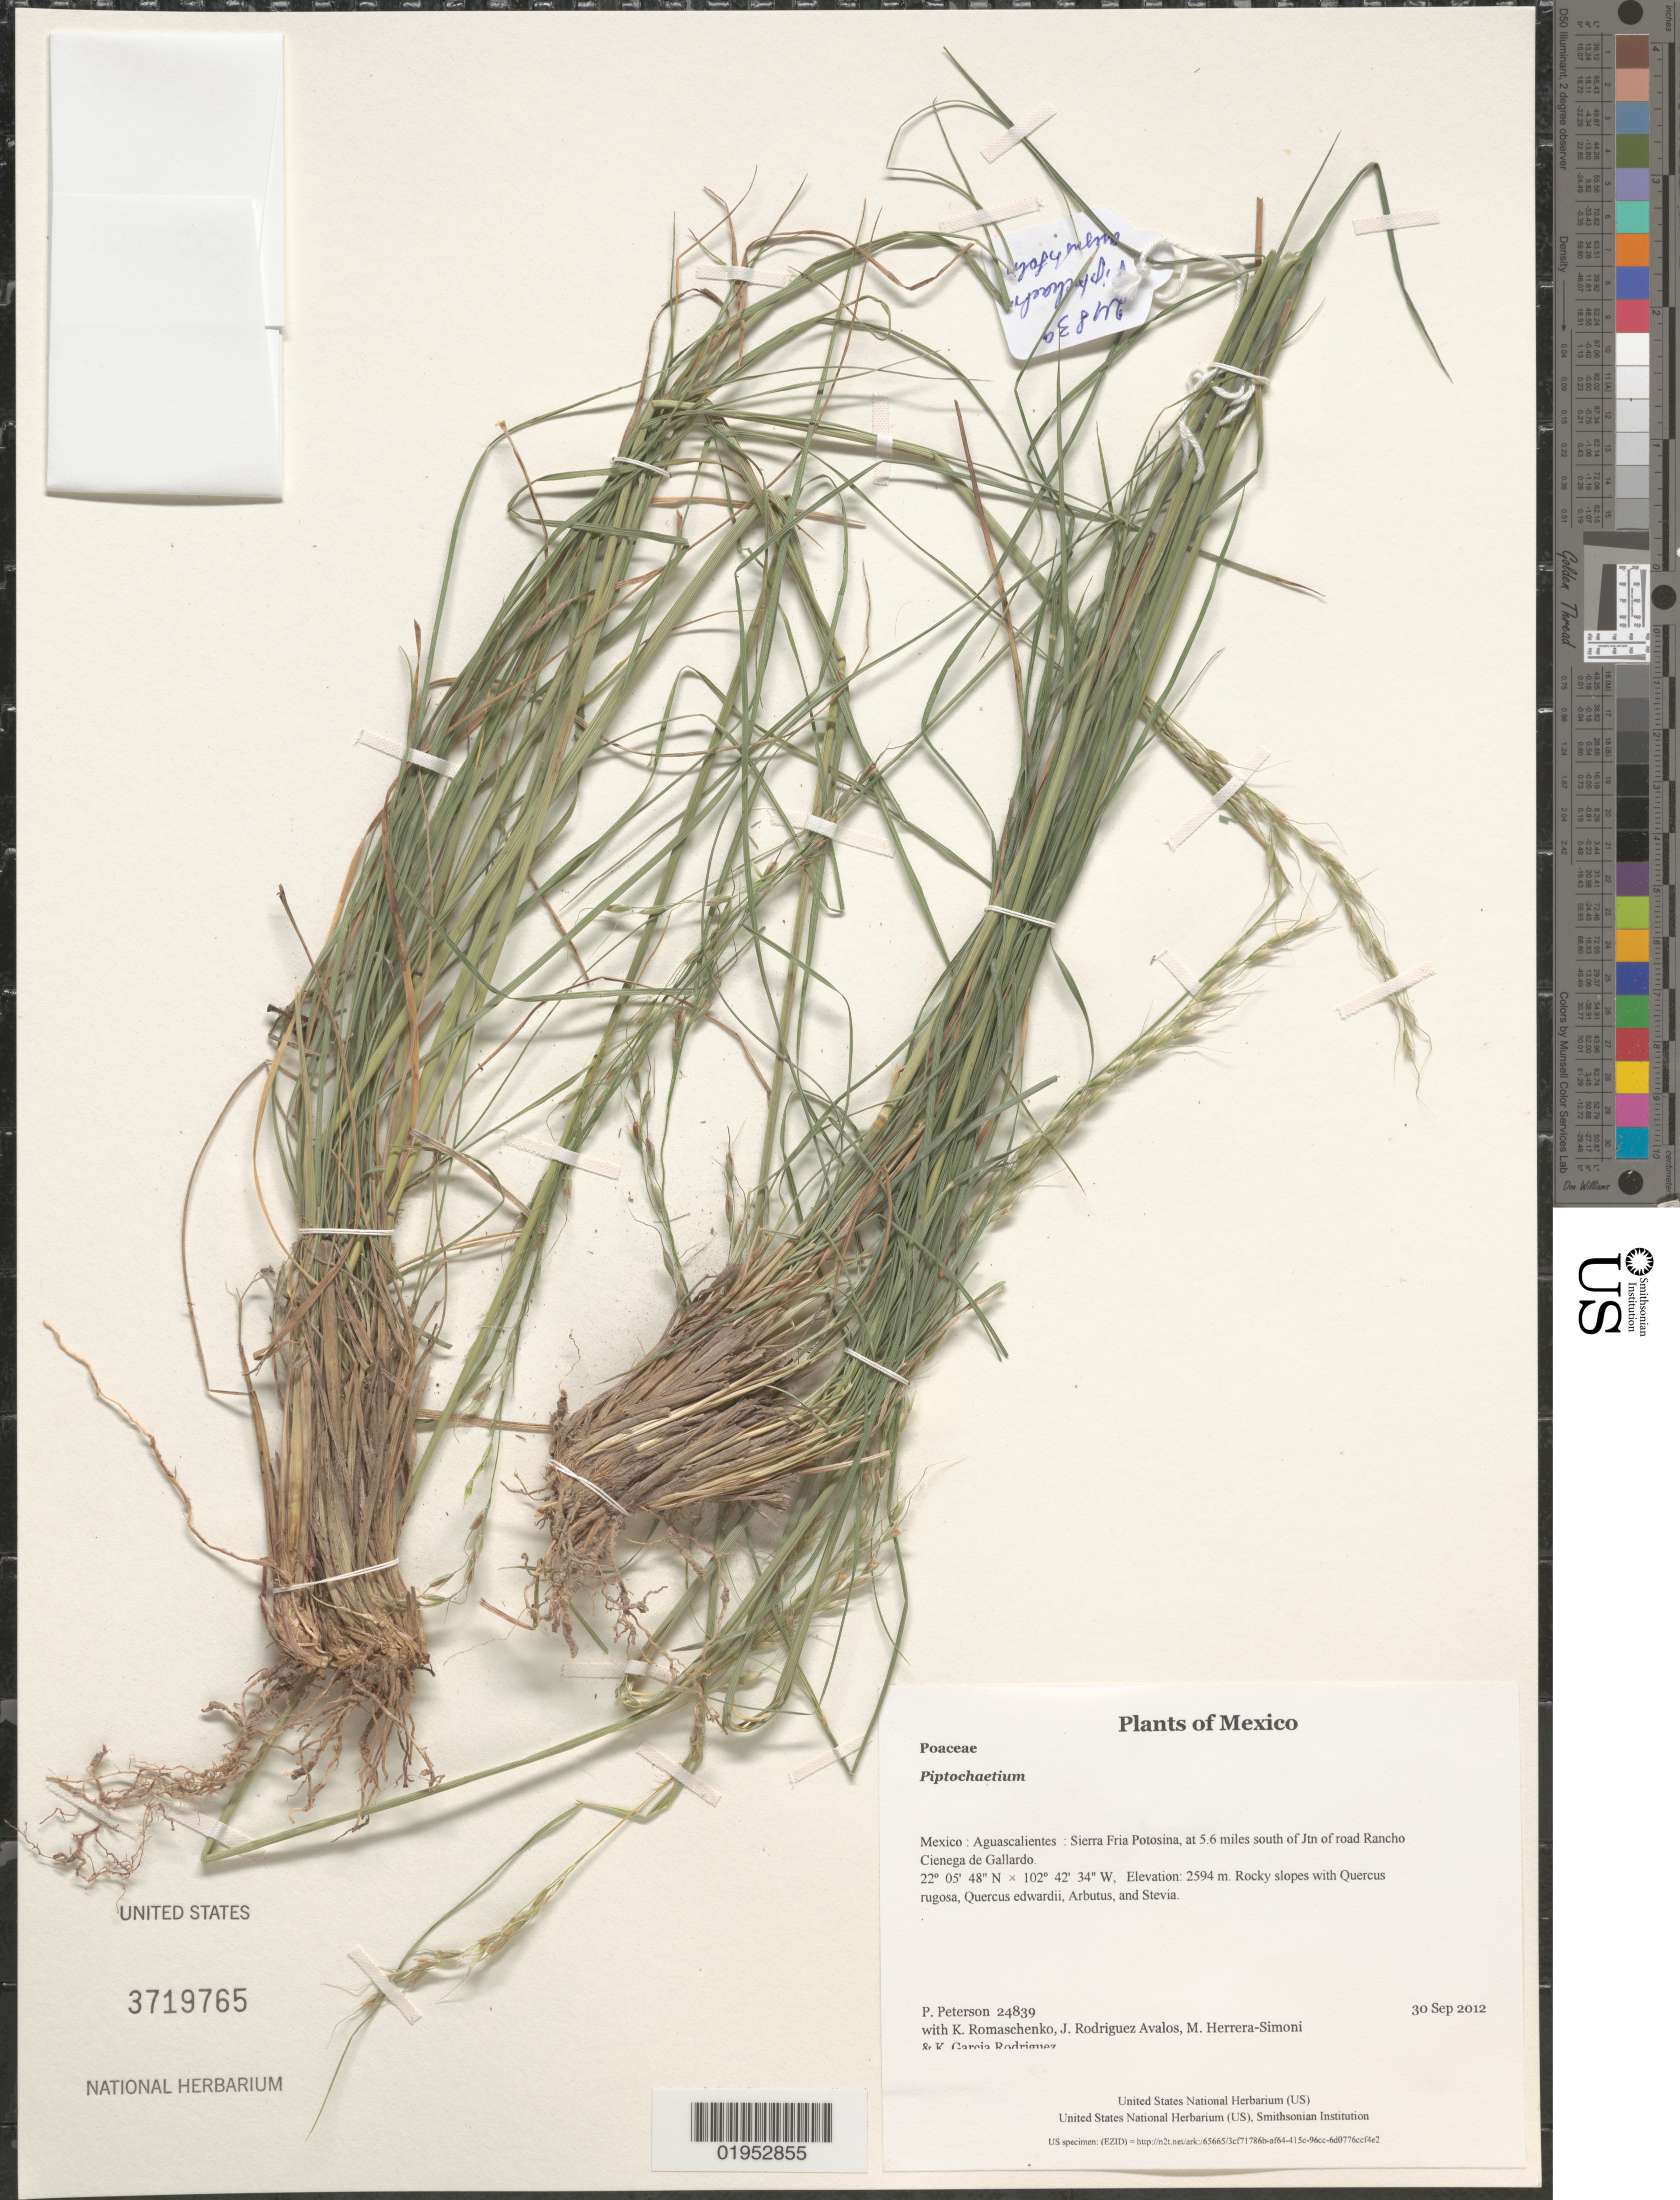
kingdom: Plantae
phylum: Tracheophyta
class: Liliopsida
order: Poales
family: Poaceae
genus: Piptochaetium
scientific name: Piptochaetium sp.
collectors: P. M. Peterson, K. Romaschenko, J. Rodriguez Avalos, M. Herrera-Simoni & K. Garcia Rodriguez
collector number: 24839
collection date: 2012-09-30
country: Mexico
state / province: Aguascalientes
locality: Sierra Fria Potosina, at 5.6 miles south of Jtn of road Rancho Cienega de Gallardo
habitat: Rocky slopes with Quercus rugosa, Quercus edwardii, Arbutus, and Stevia.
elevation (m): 2594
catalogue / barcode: US 3719765